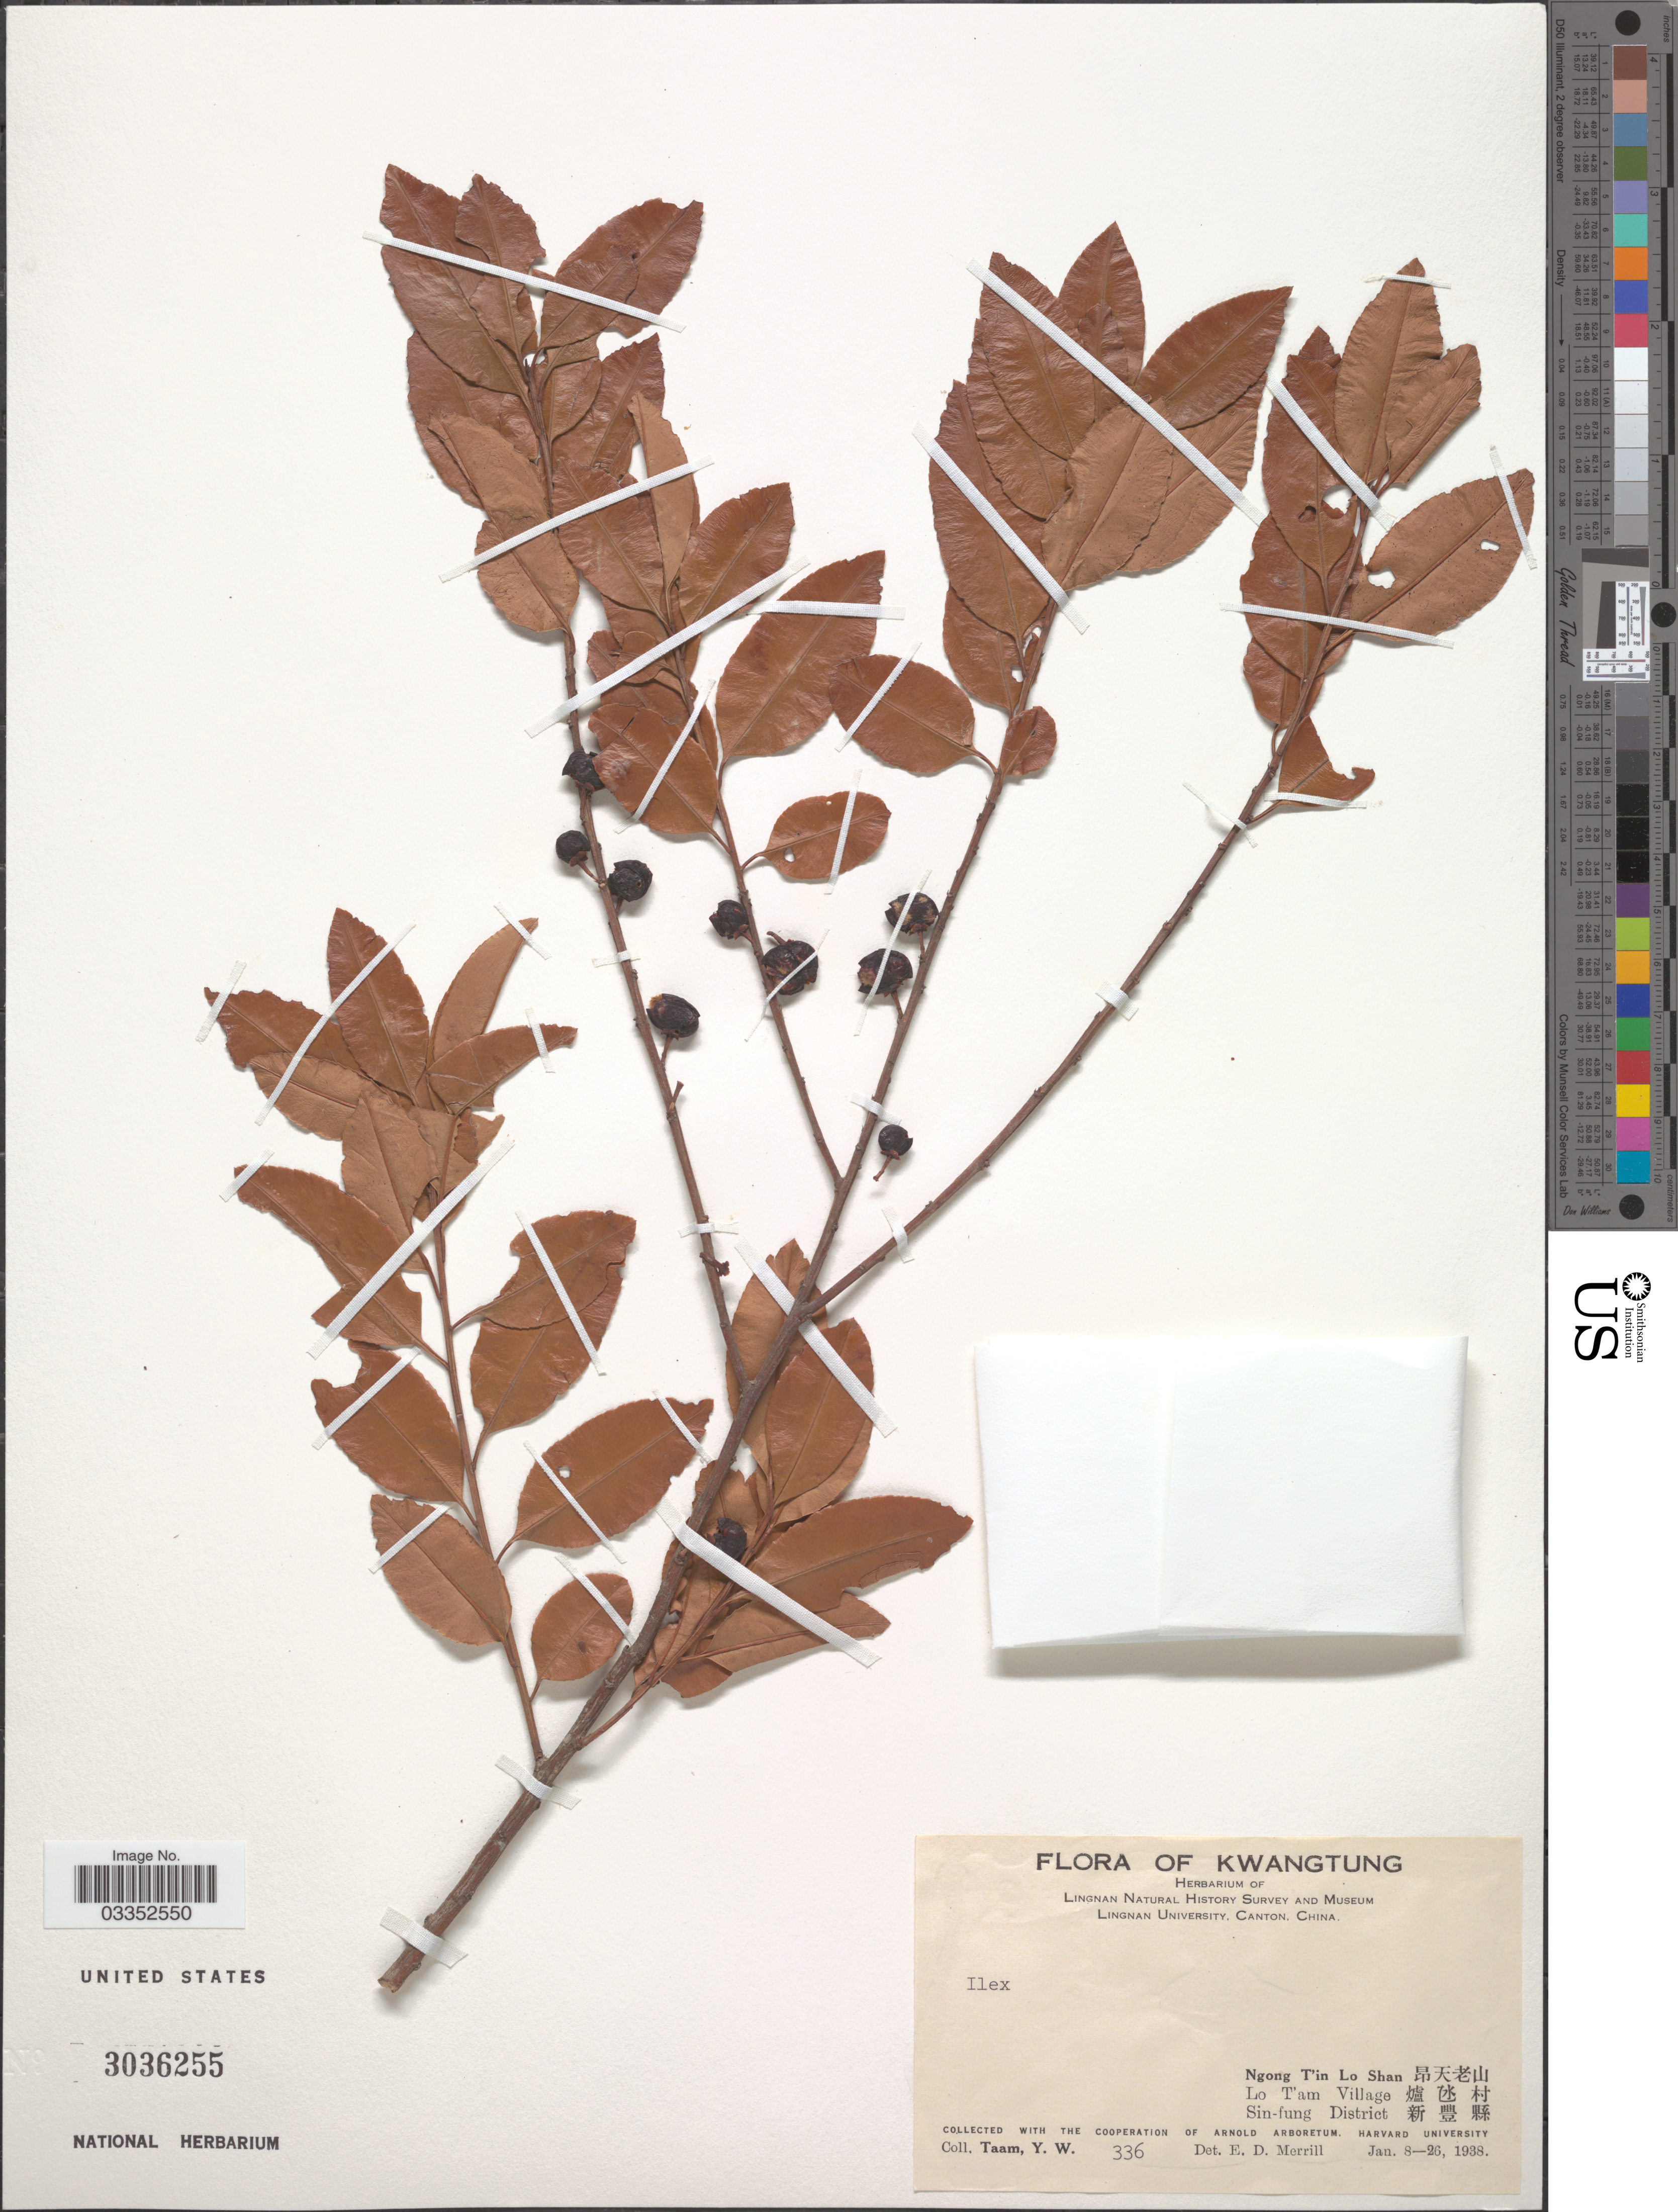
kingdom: Plantae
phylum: Tracheophyta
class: Magnoliopsida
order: Aquifoliales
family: Aquifoliaceae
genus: Ilex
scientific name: Ilex sp.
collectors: Y. W. Taam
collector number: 336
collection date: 1938-01-08/1938-01-26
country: China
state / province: Guangdong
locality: Kwangtung, Ngong T'in Lo Shan X, Lo T'am Village X, Sin-fung District X.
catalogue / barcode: US 3036255